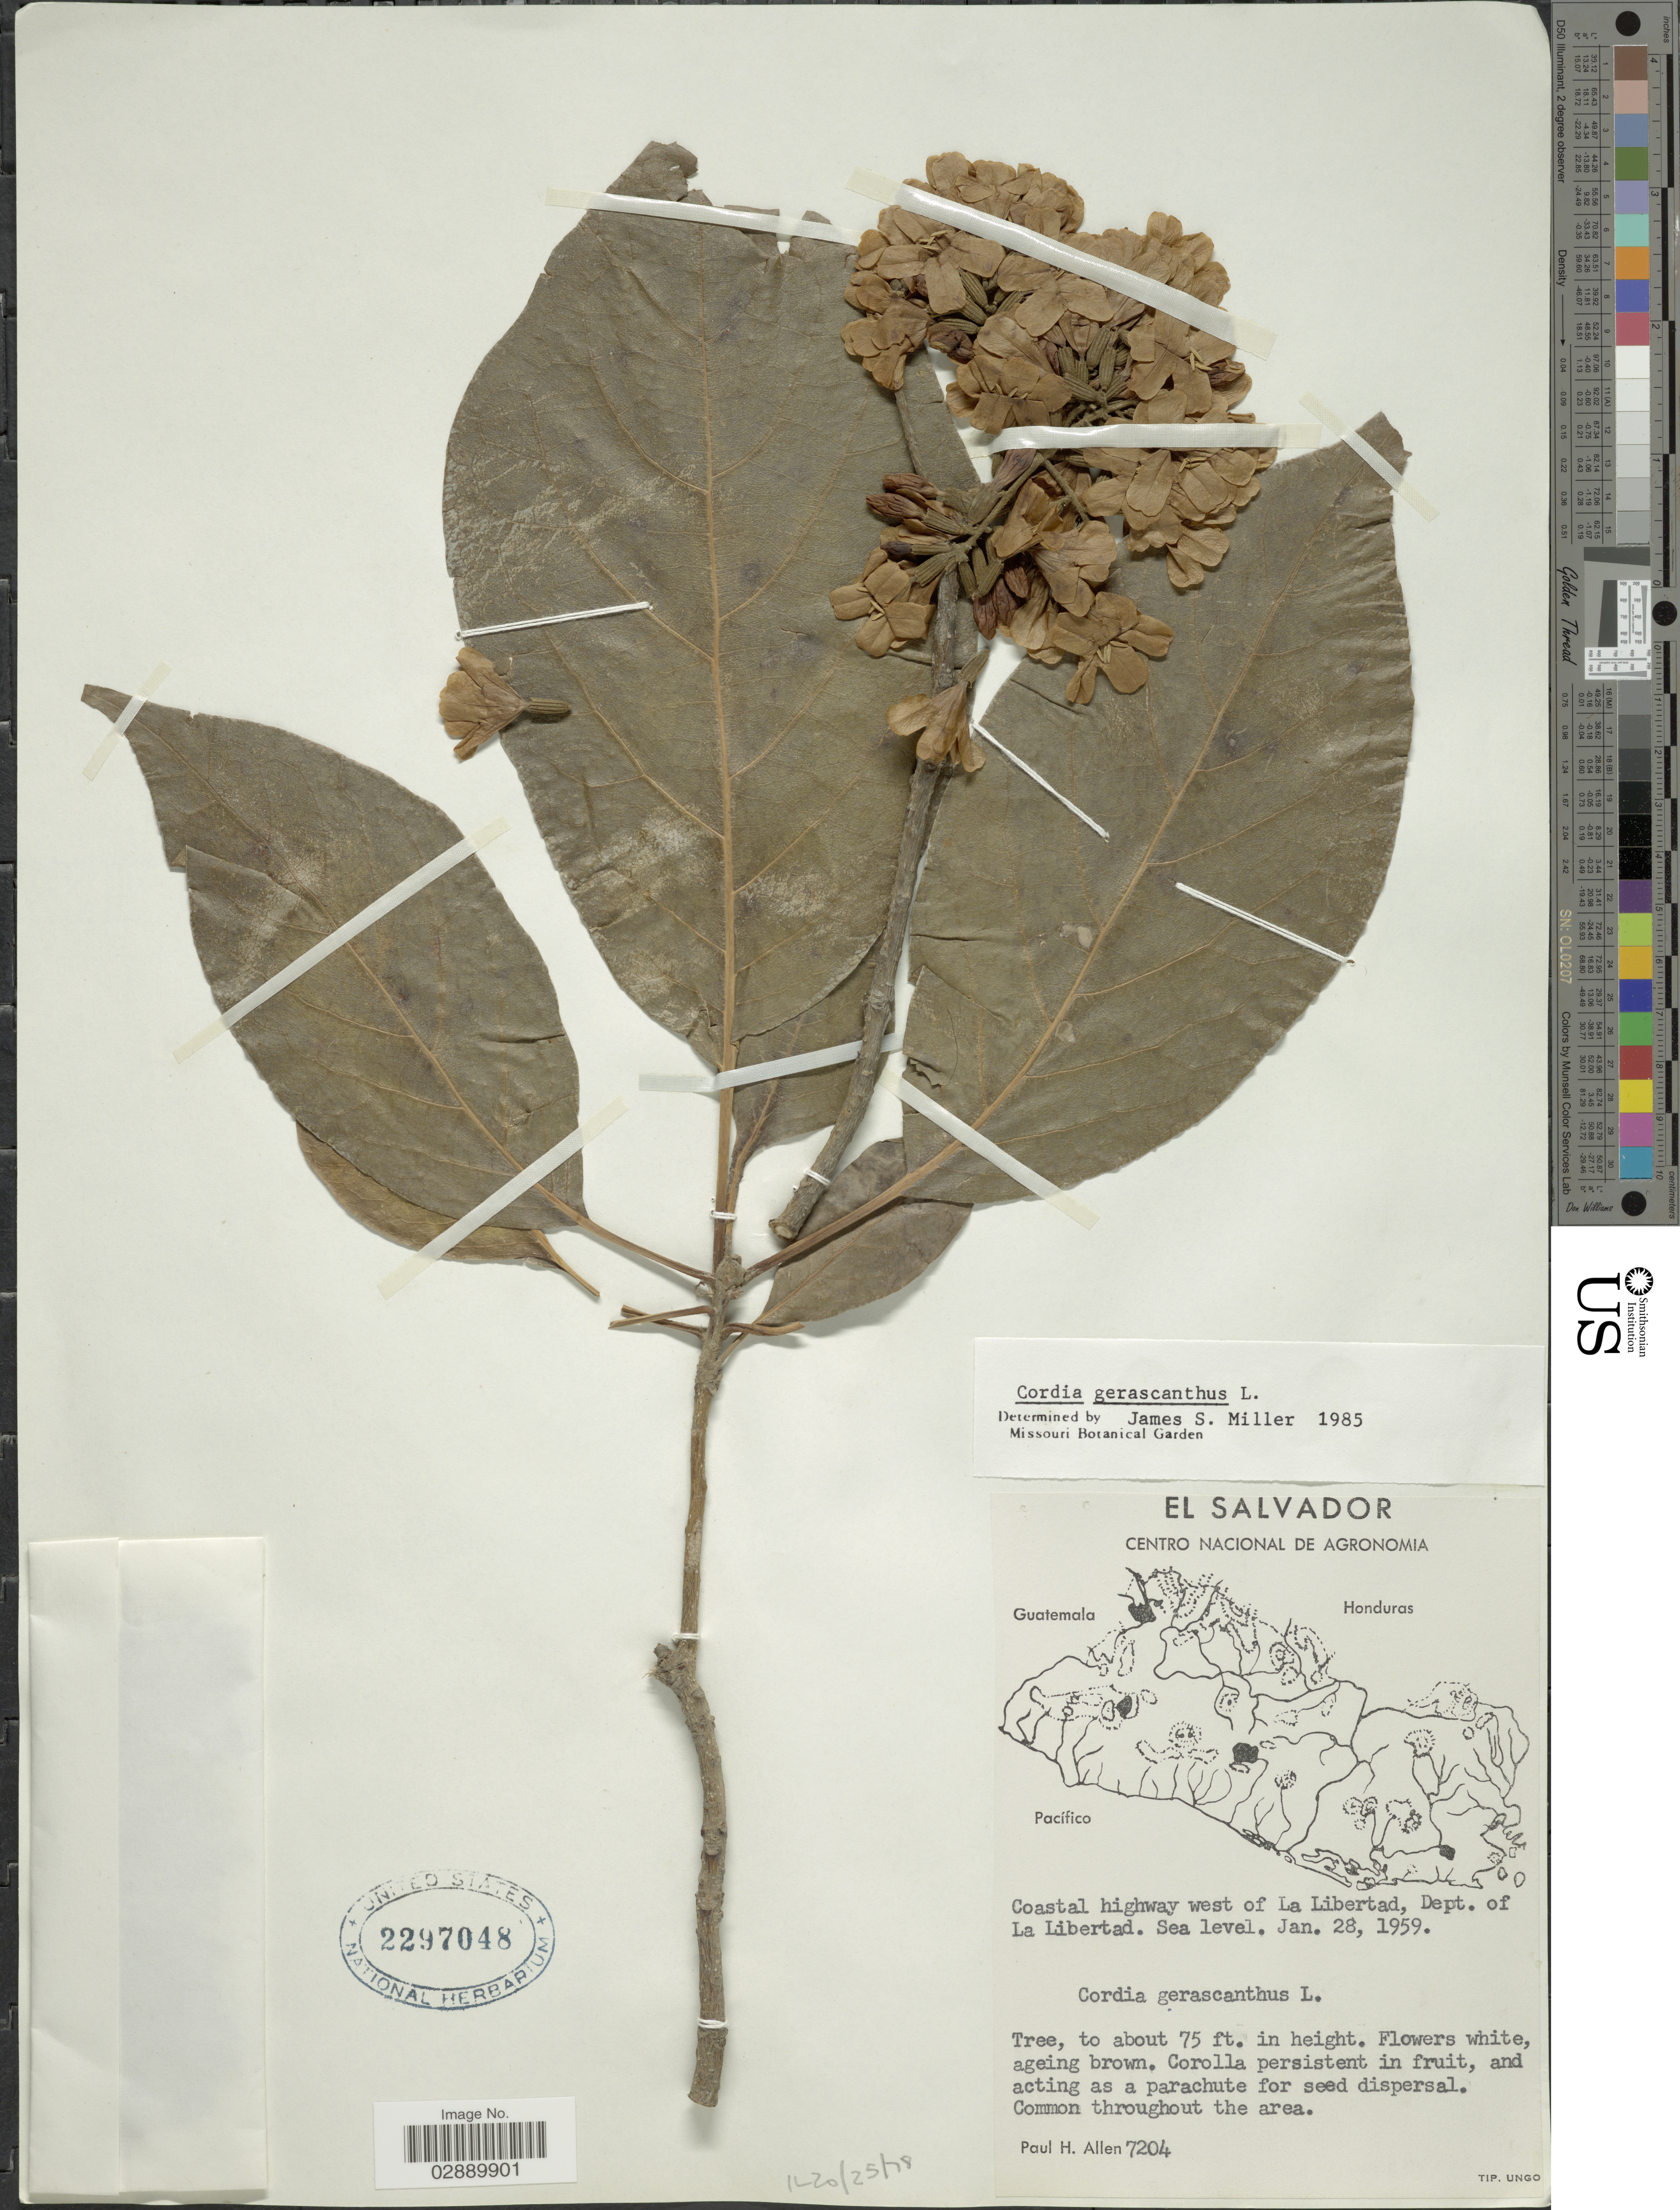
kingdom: Plantae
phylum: Tracheophyta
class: Magnoliopsida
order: Boraginales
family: Cordiaceae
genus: Cordia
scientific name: Cordia gerascanthus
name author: L.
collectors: P. H. Allen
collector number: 7204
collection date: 1959-01-28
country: El Salvador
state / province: La Libertad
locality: Coastal highway west of La Libertad, Dept. of La Libertad.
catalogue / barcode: US 2297048